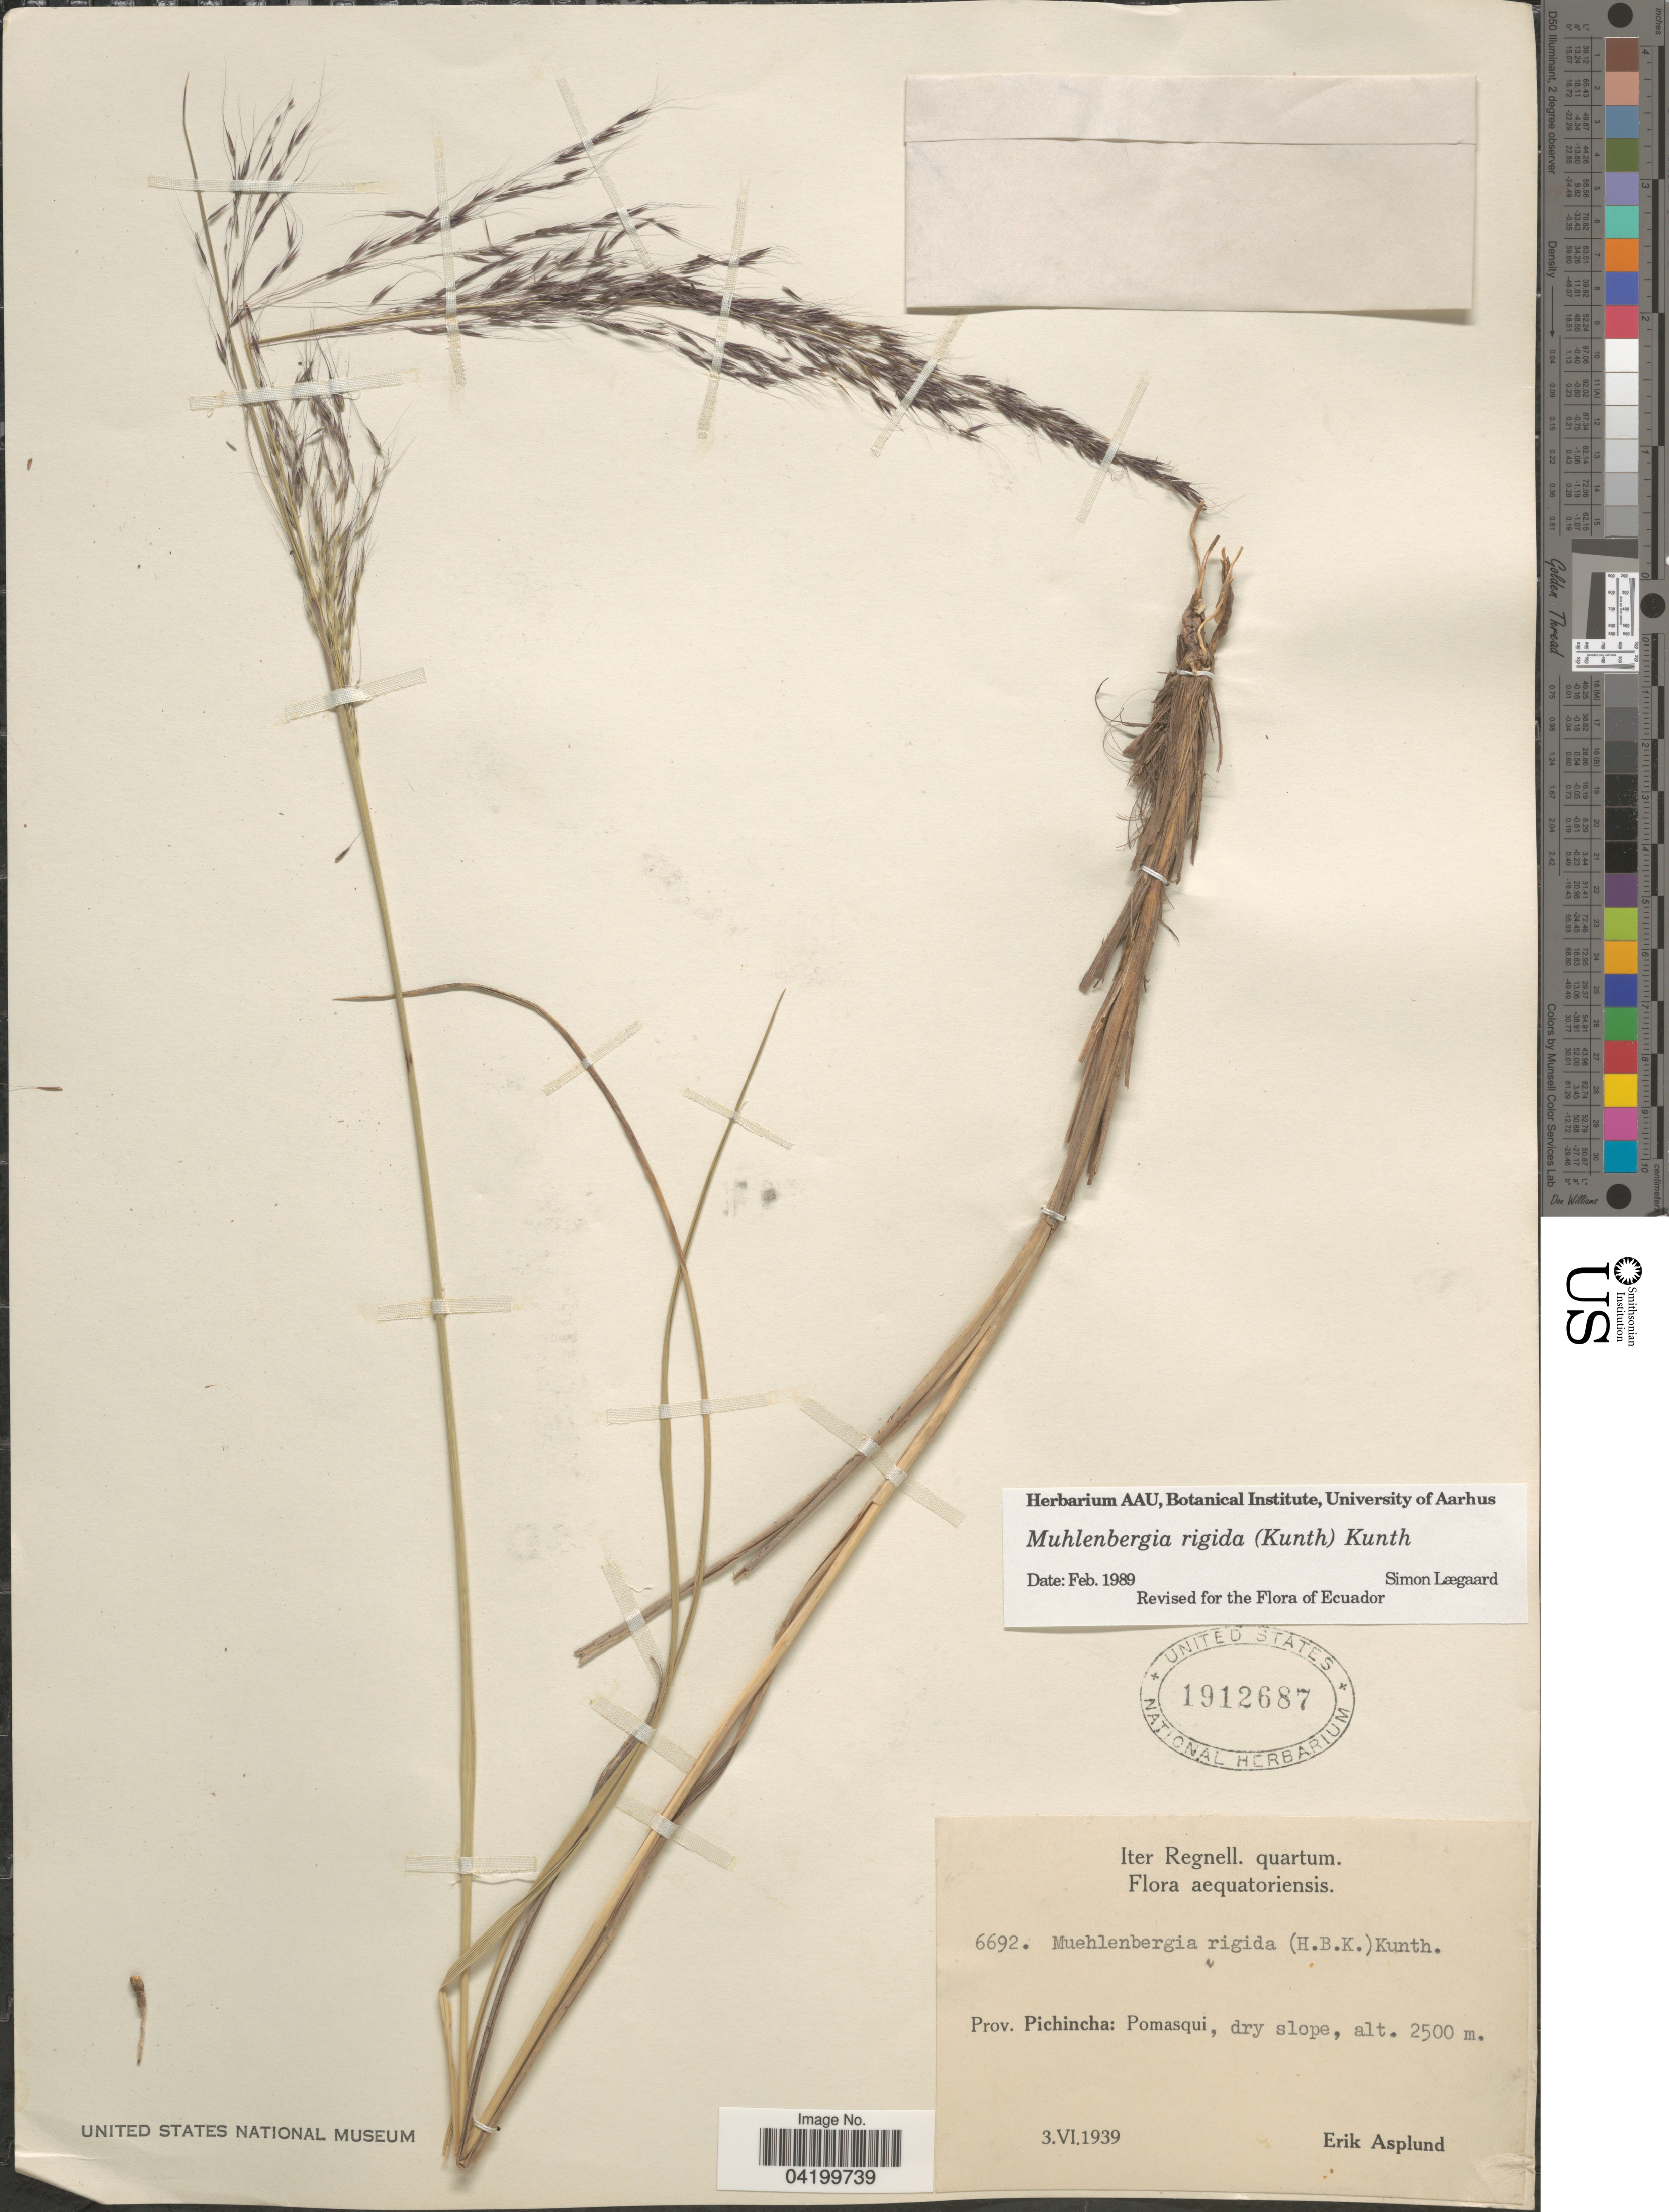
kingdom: Plantae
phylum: Tracheophyta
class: Liliopsida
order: Poales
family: Poaceae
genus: Muhlenbergia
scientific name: Muhlenbergia rigida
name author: (Kunth) Kunth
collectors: E. Asplund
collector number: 6692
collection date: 1939-06-03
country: Ecuador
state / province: Pichincha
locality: Pomasqui.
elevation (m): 2500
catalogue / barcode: US 1912687